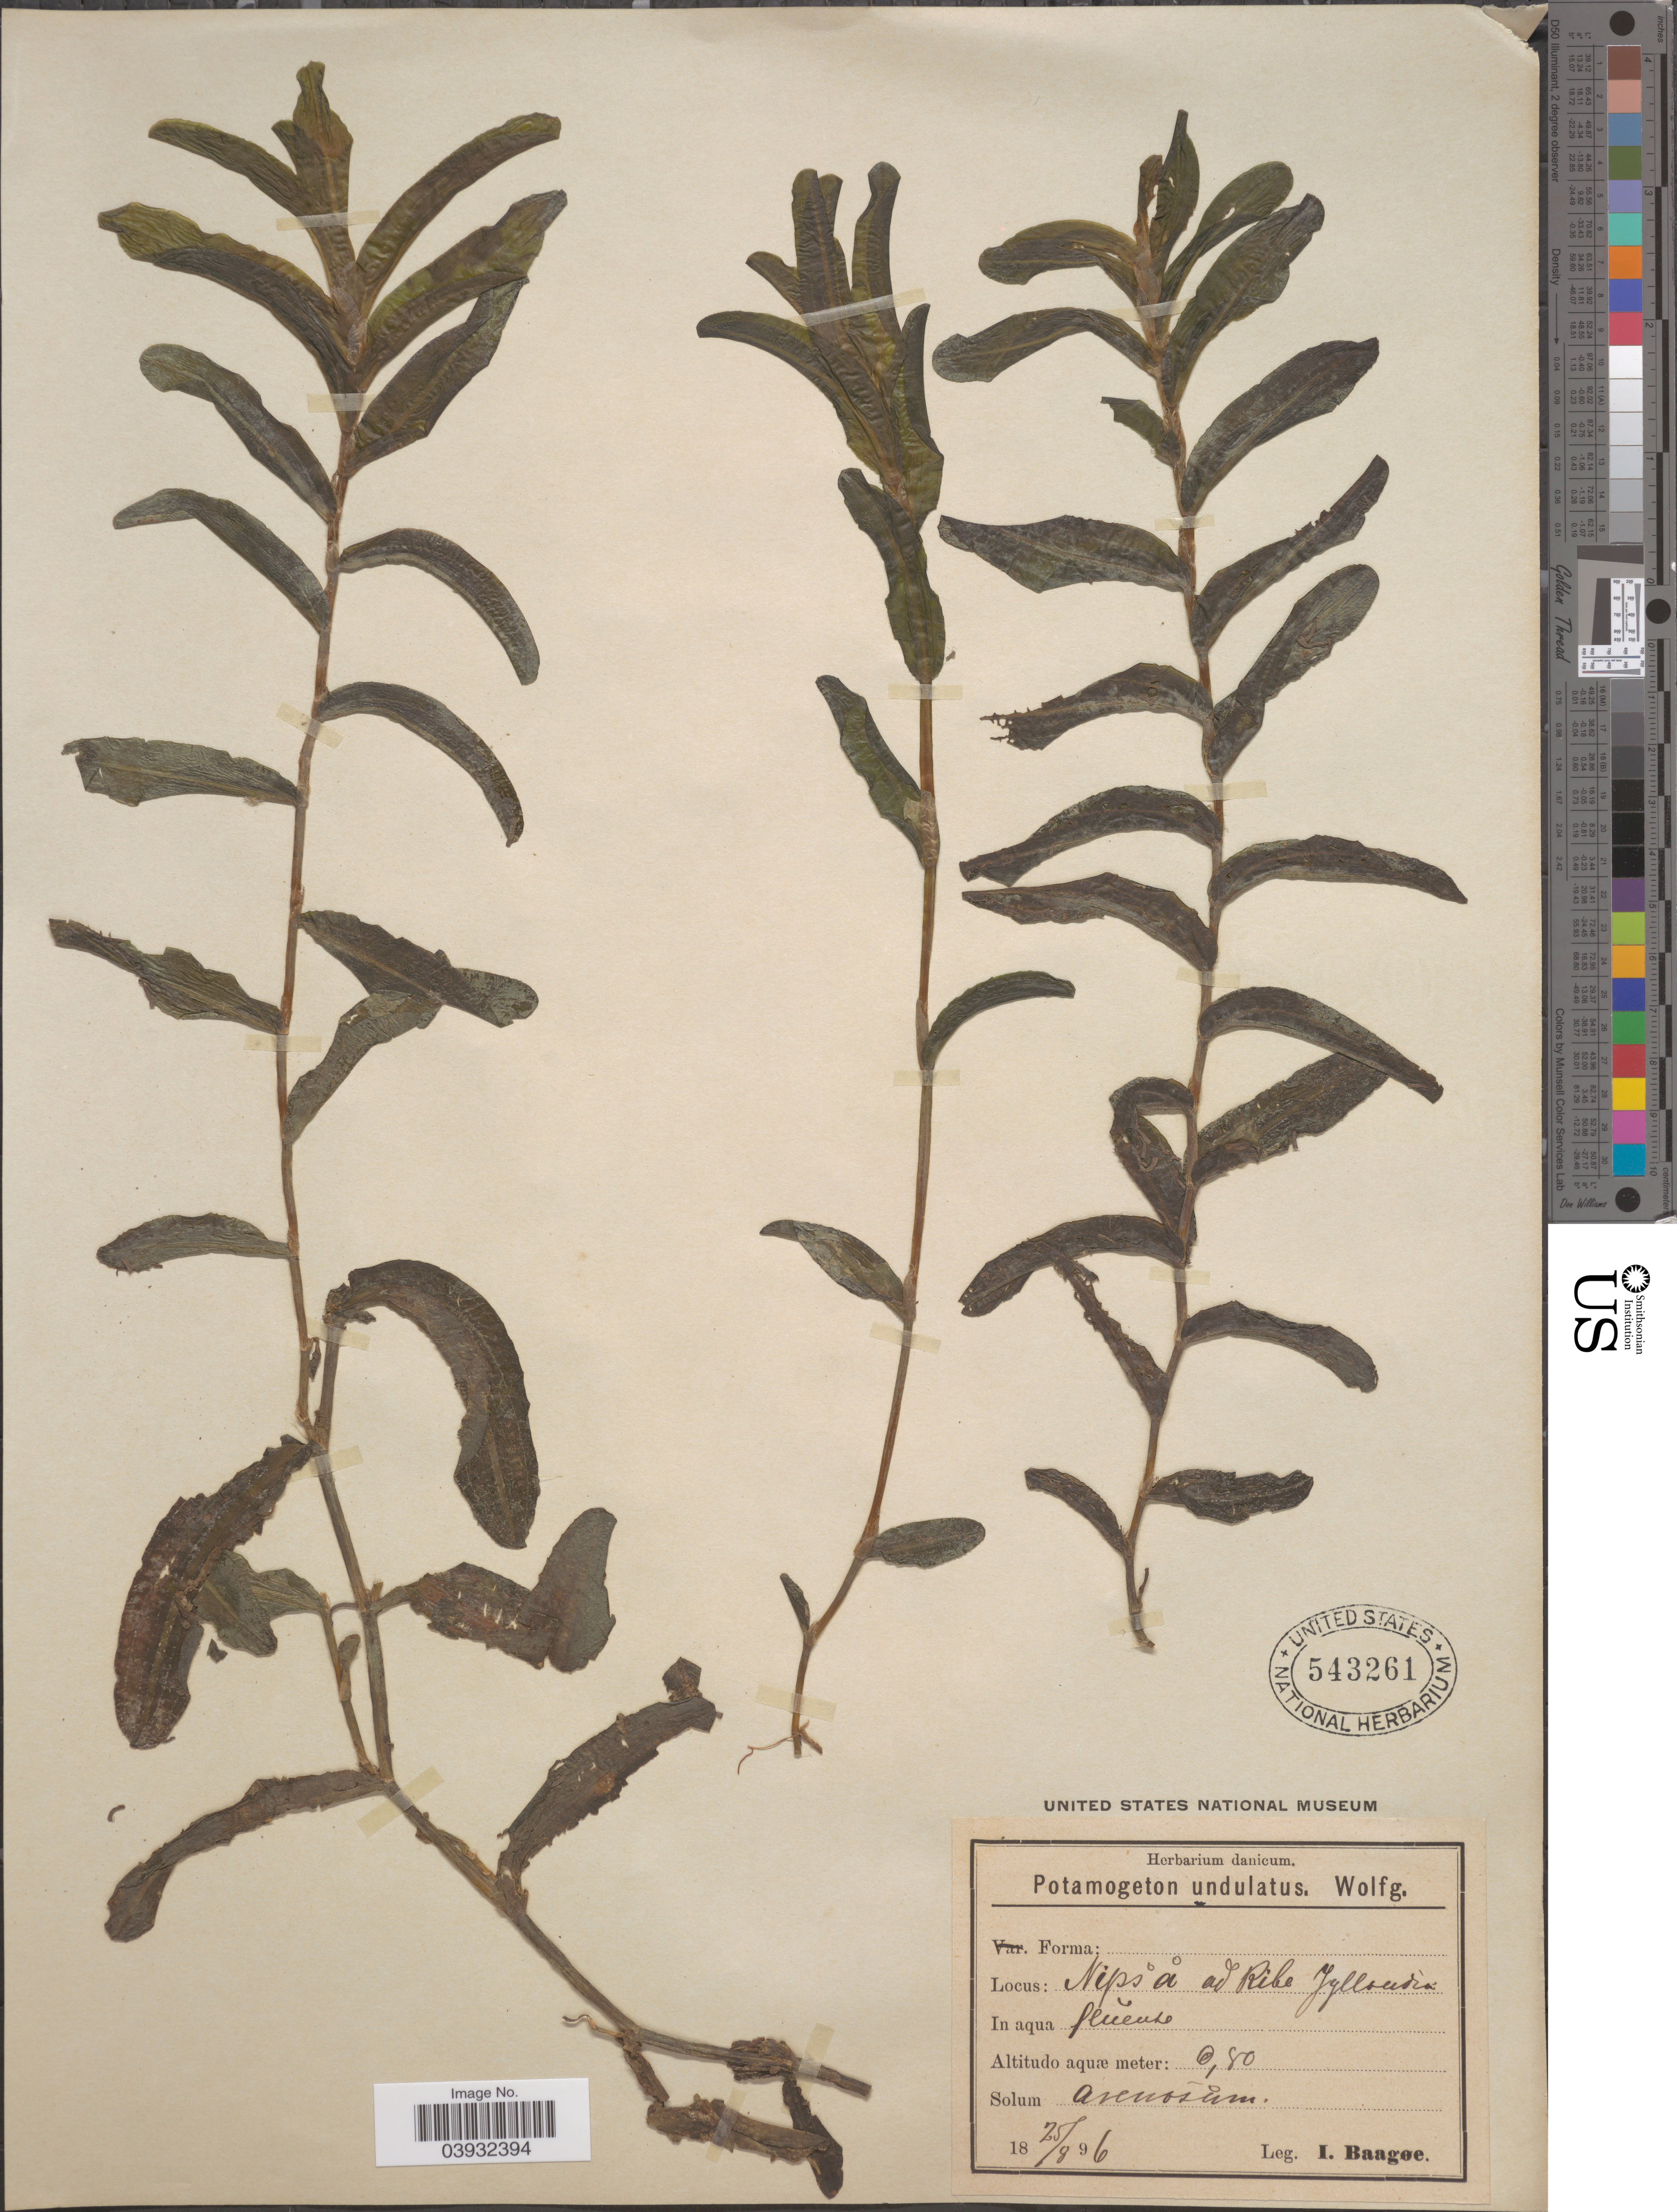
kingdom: Plantae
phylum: Tracheophyta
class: Liliopsida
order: Alismatales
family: Potamogetonaceae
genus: Potamogeton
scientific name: Potamogeton undulatus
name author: Wolfg.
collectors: I. Baagøe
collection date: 1896-08-25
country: Denmark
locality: Nipså ad Ribe Jyllandia.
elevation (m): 0.8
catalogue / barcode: US 543261